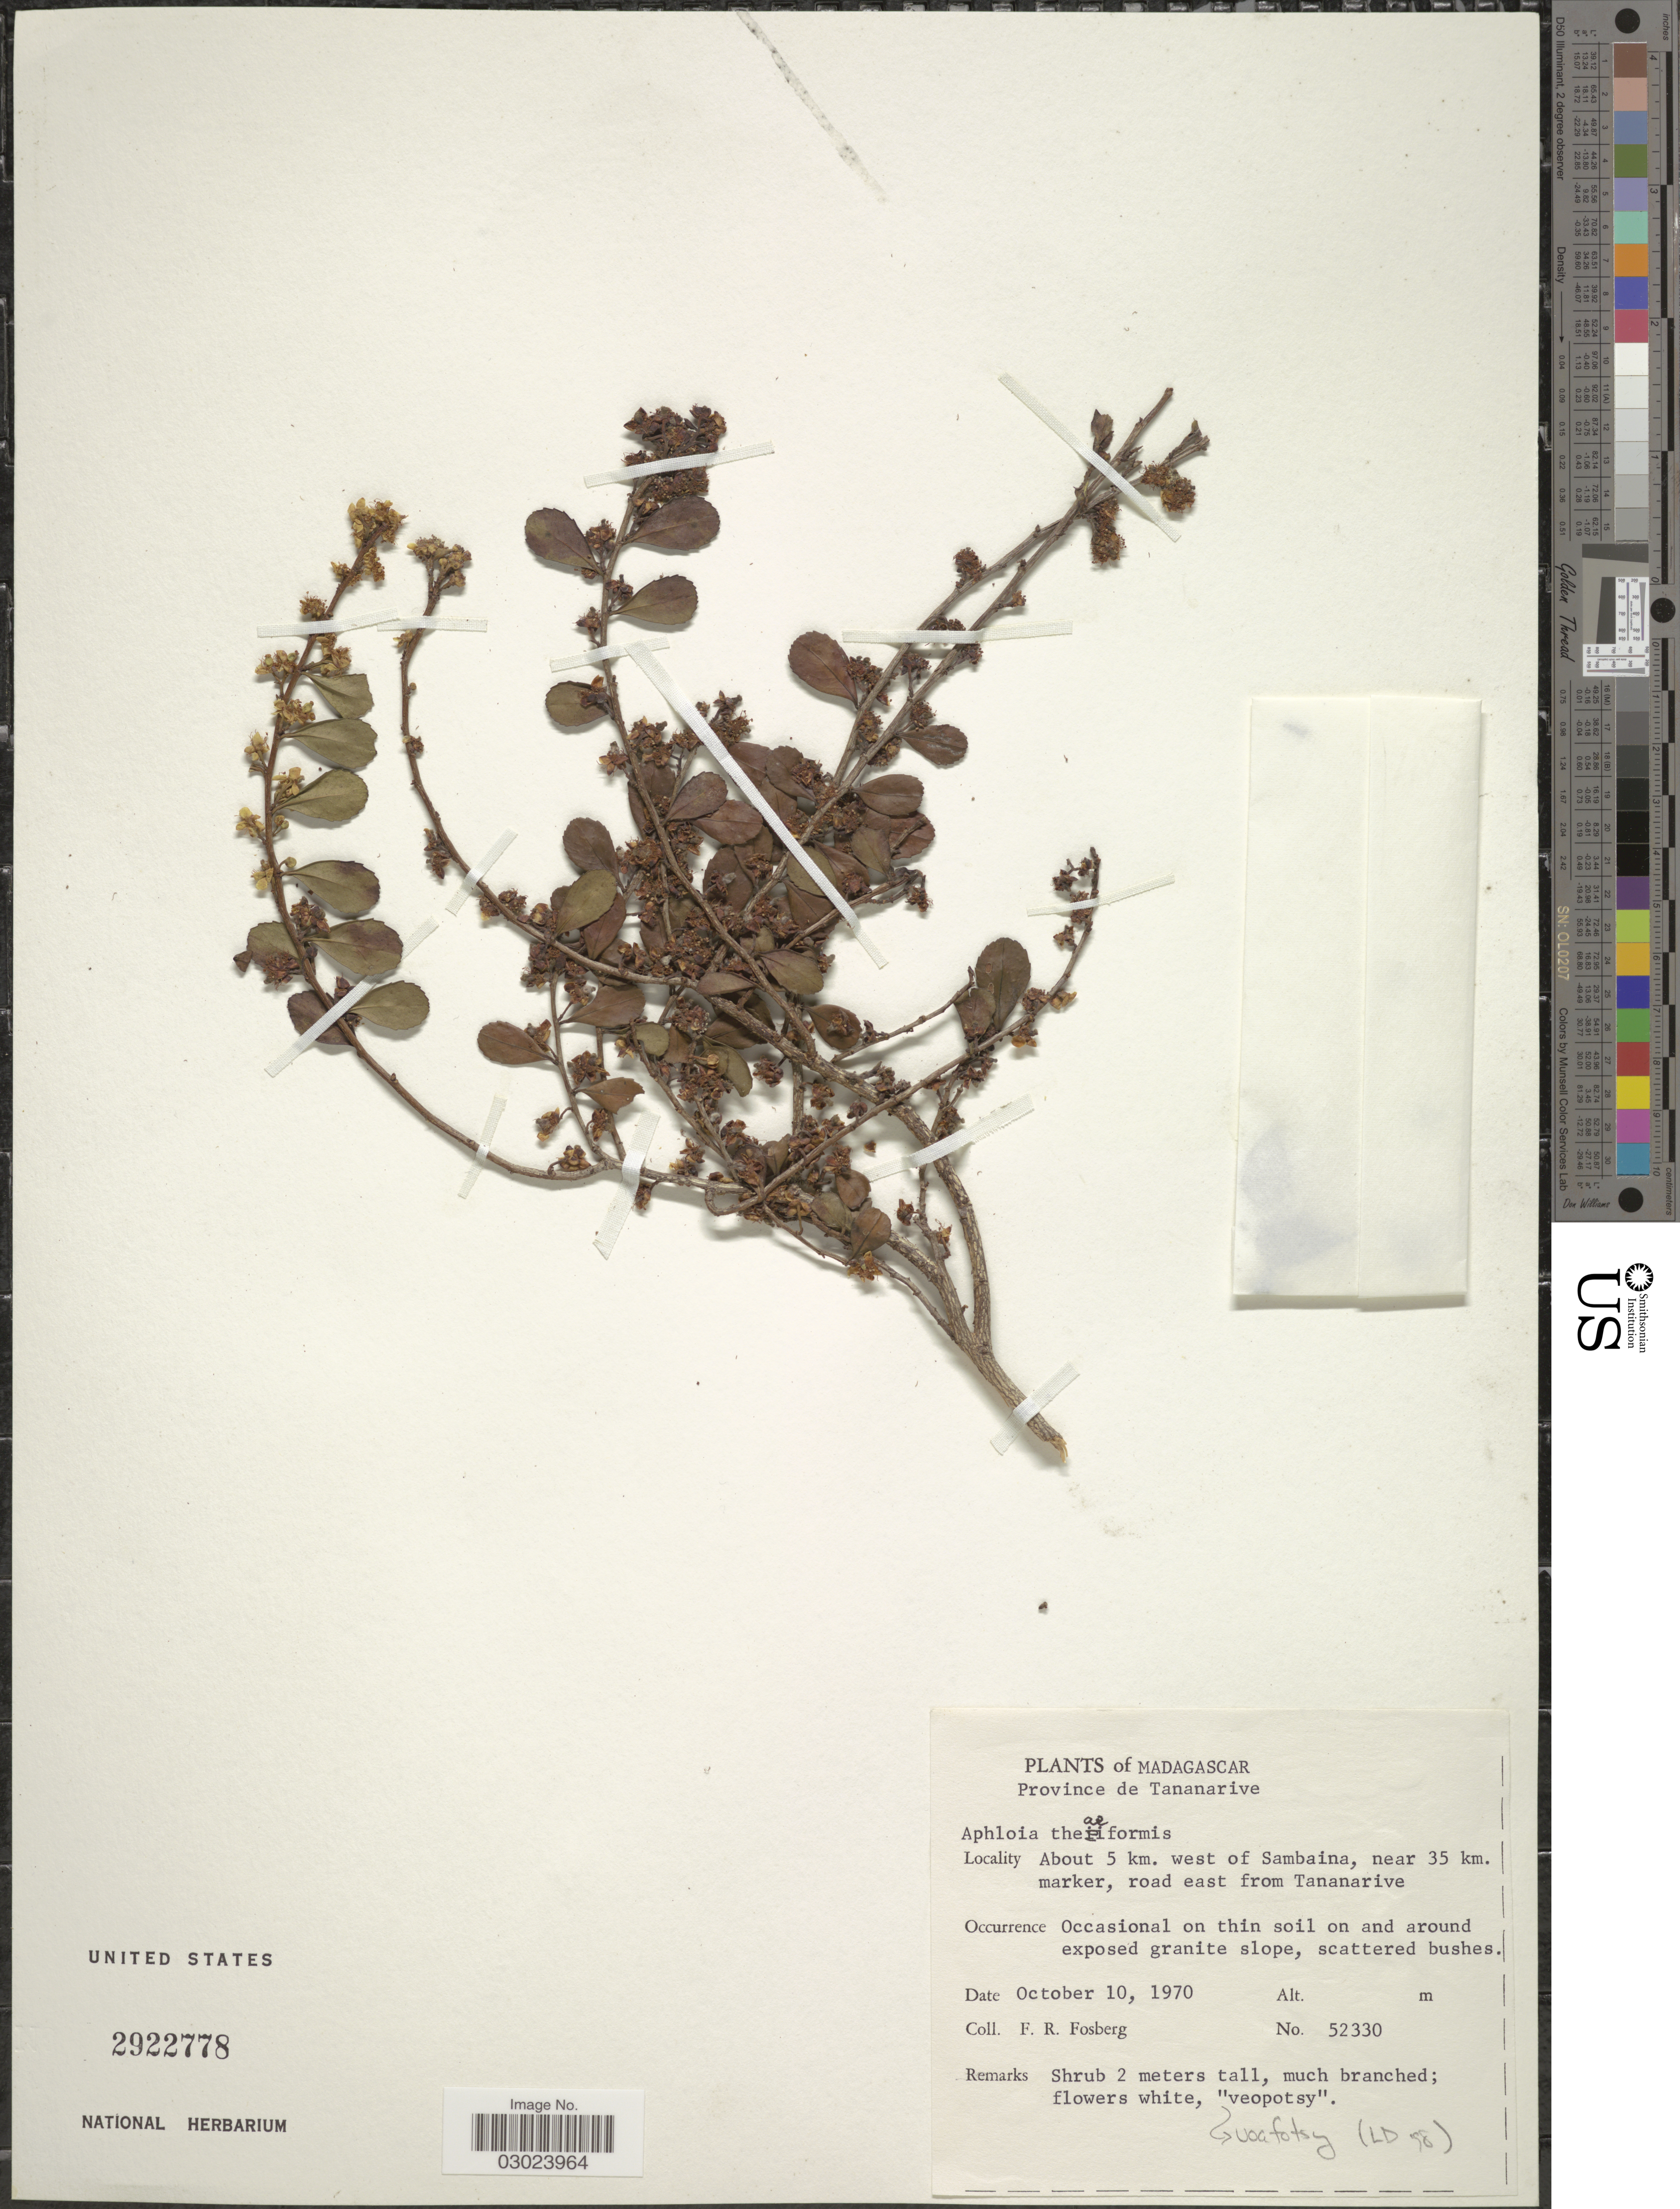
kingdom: Plantae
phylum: Tracheophyta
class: Magnoliopsida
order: Crossosomatales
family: Aphloiaceae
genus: Aphloia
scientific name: Aphloia theiformis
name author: (Vahl) Benn.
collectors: F. R. Fosberg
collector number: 52330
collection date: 1970-10-10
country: Madagascar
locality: Province de Tananarive. About 5 km. west of Sambaina, near 35 km. marker, road east from Tananarive.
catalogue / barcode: US 2922778